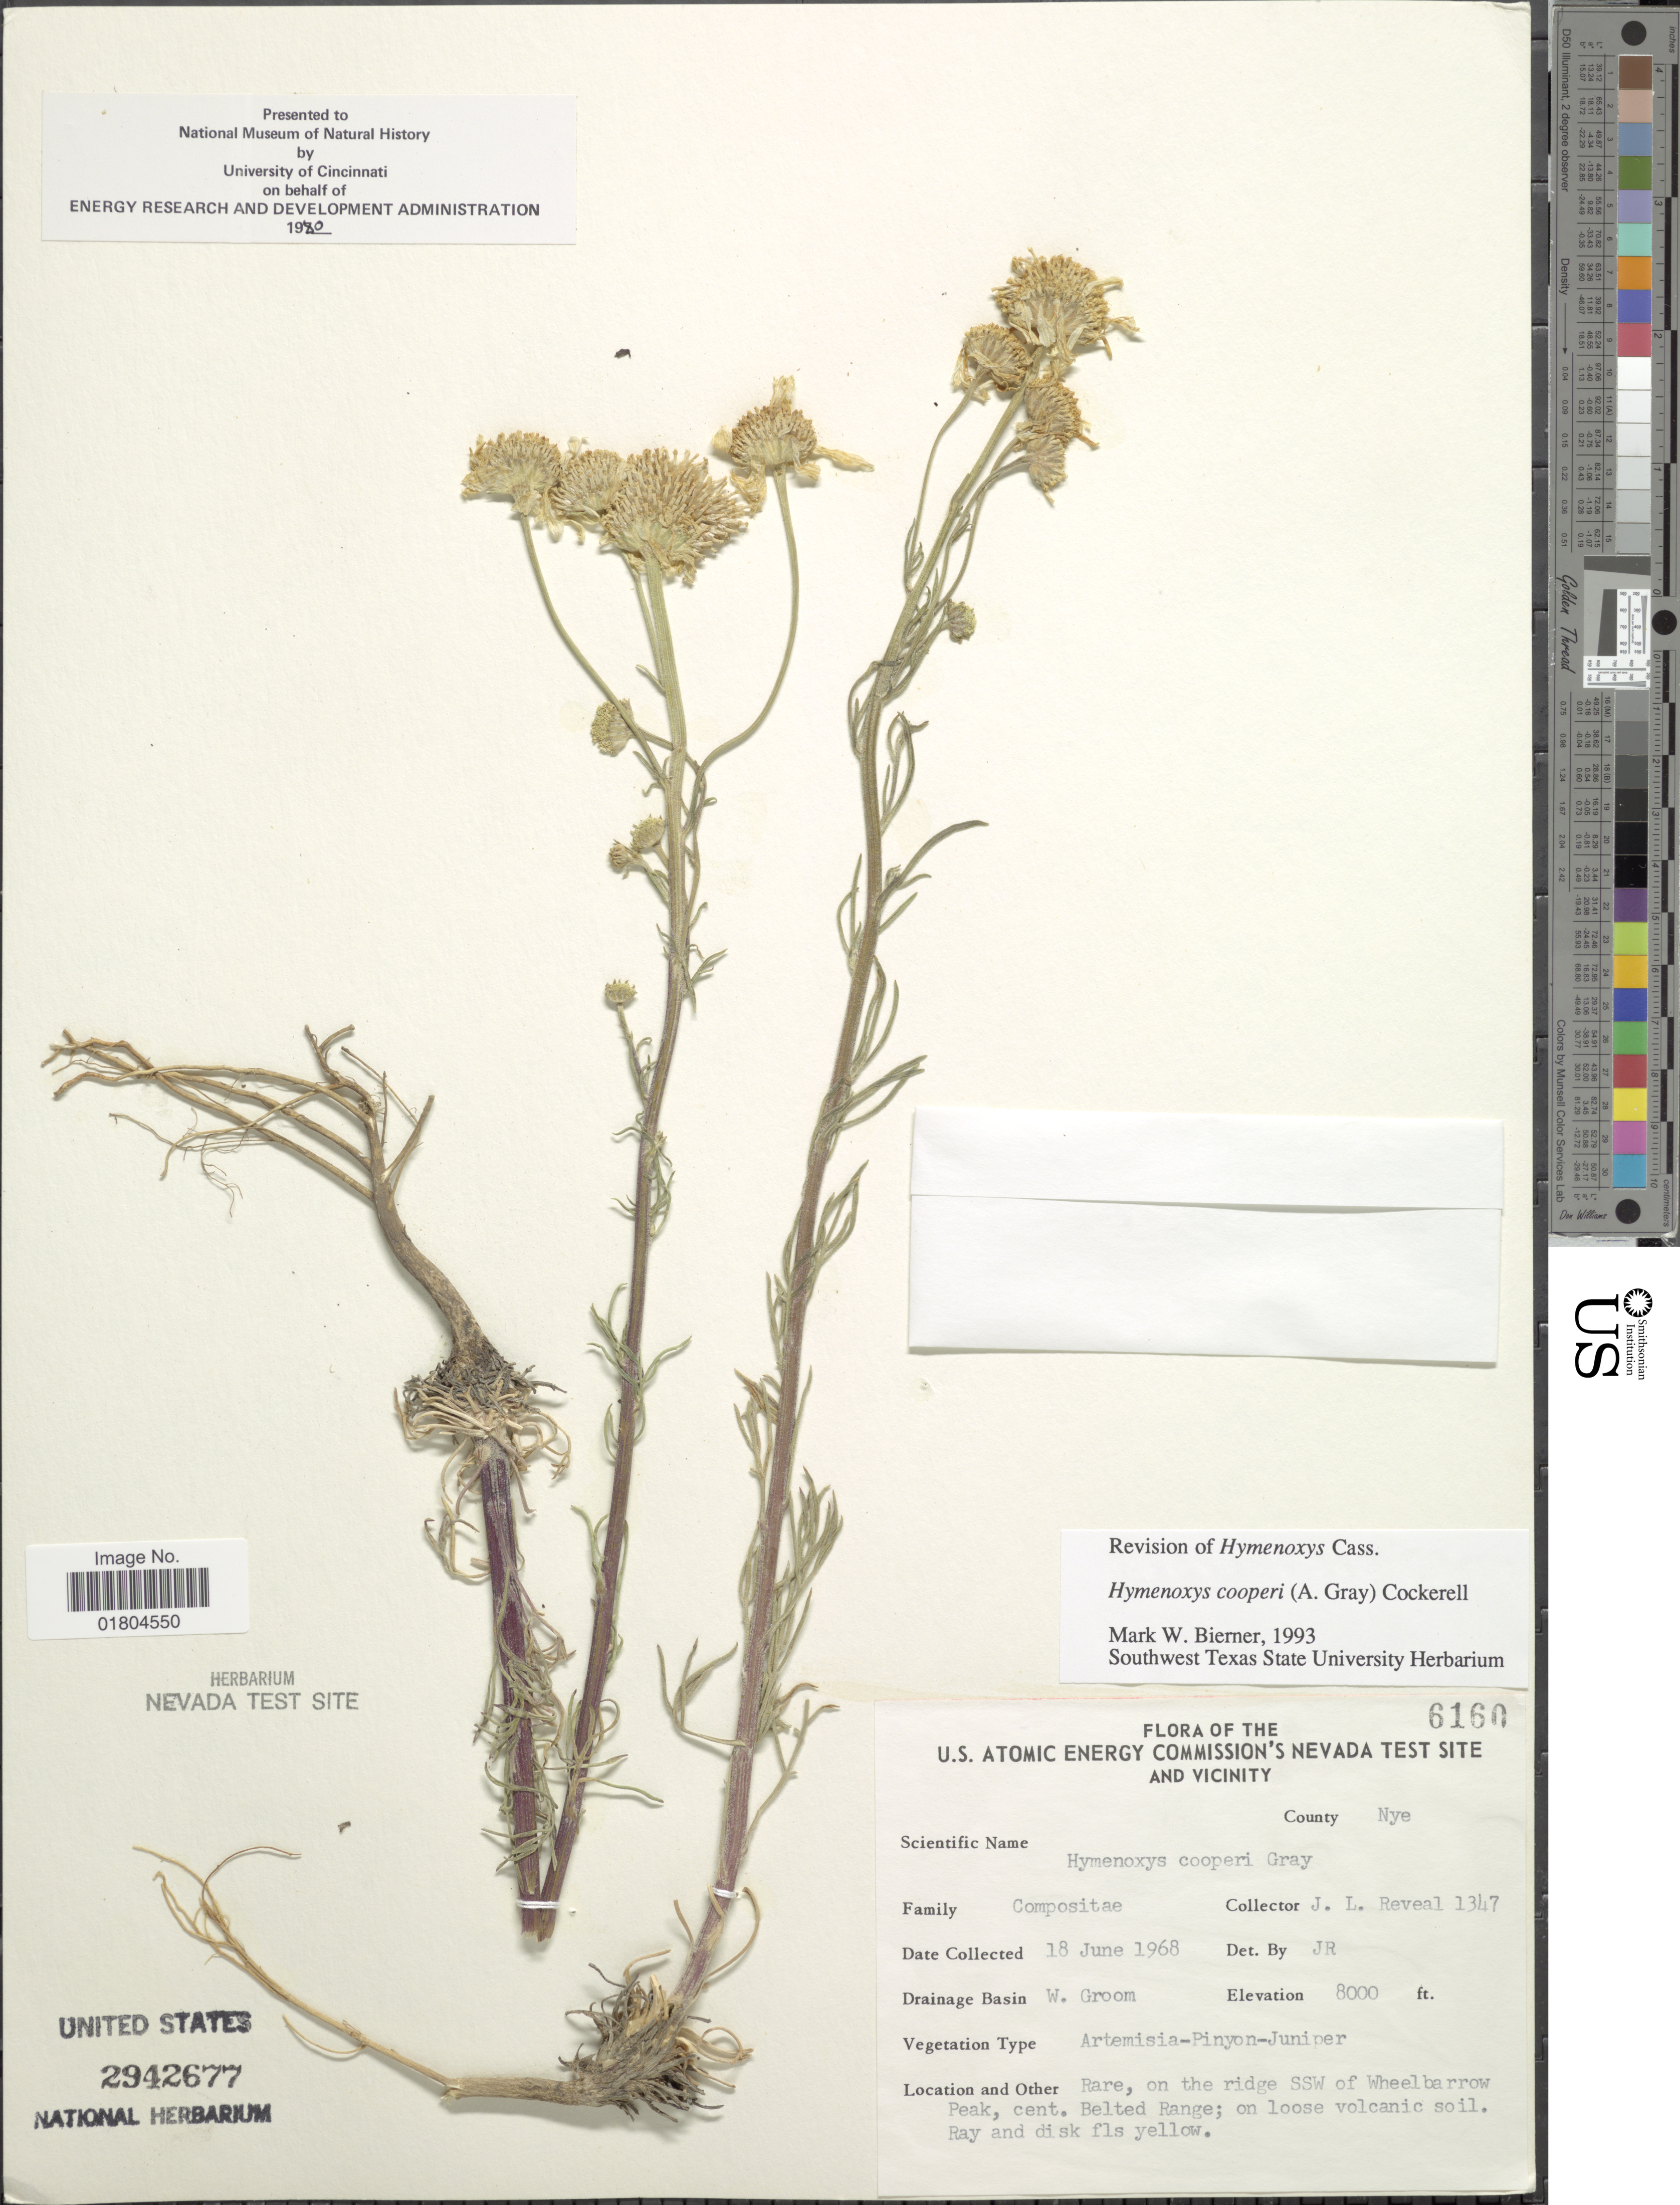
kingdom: Plantae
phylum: Tracheophyta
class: Magnoliopsida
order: Asterales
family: Asteraceae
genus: Hymenoxys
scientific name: Hymenoxys cooperi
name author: (A. Gray) Cockerell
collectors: J. L. Reveal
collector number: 1347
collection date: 1968-06-18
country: United States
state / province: Nevada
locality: U. S. Atomic Energy Commission's Nevada Test Site and vicinity. County Nye. Drainage Basin W. Groom. on the ridge SSW of Wheelbarrow Peak, cent. Belted Range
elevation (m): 2438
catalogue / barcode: US 2942677